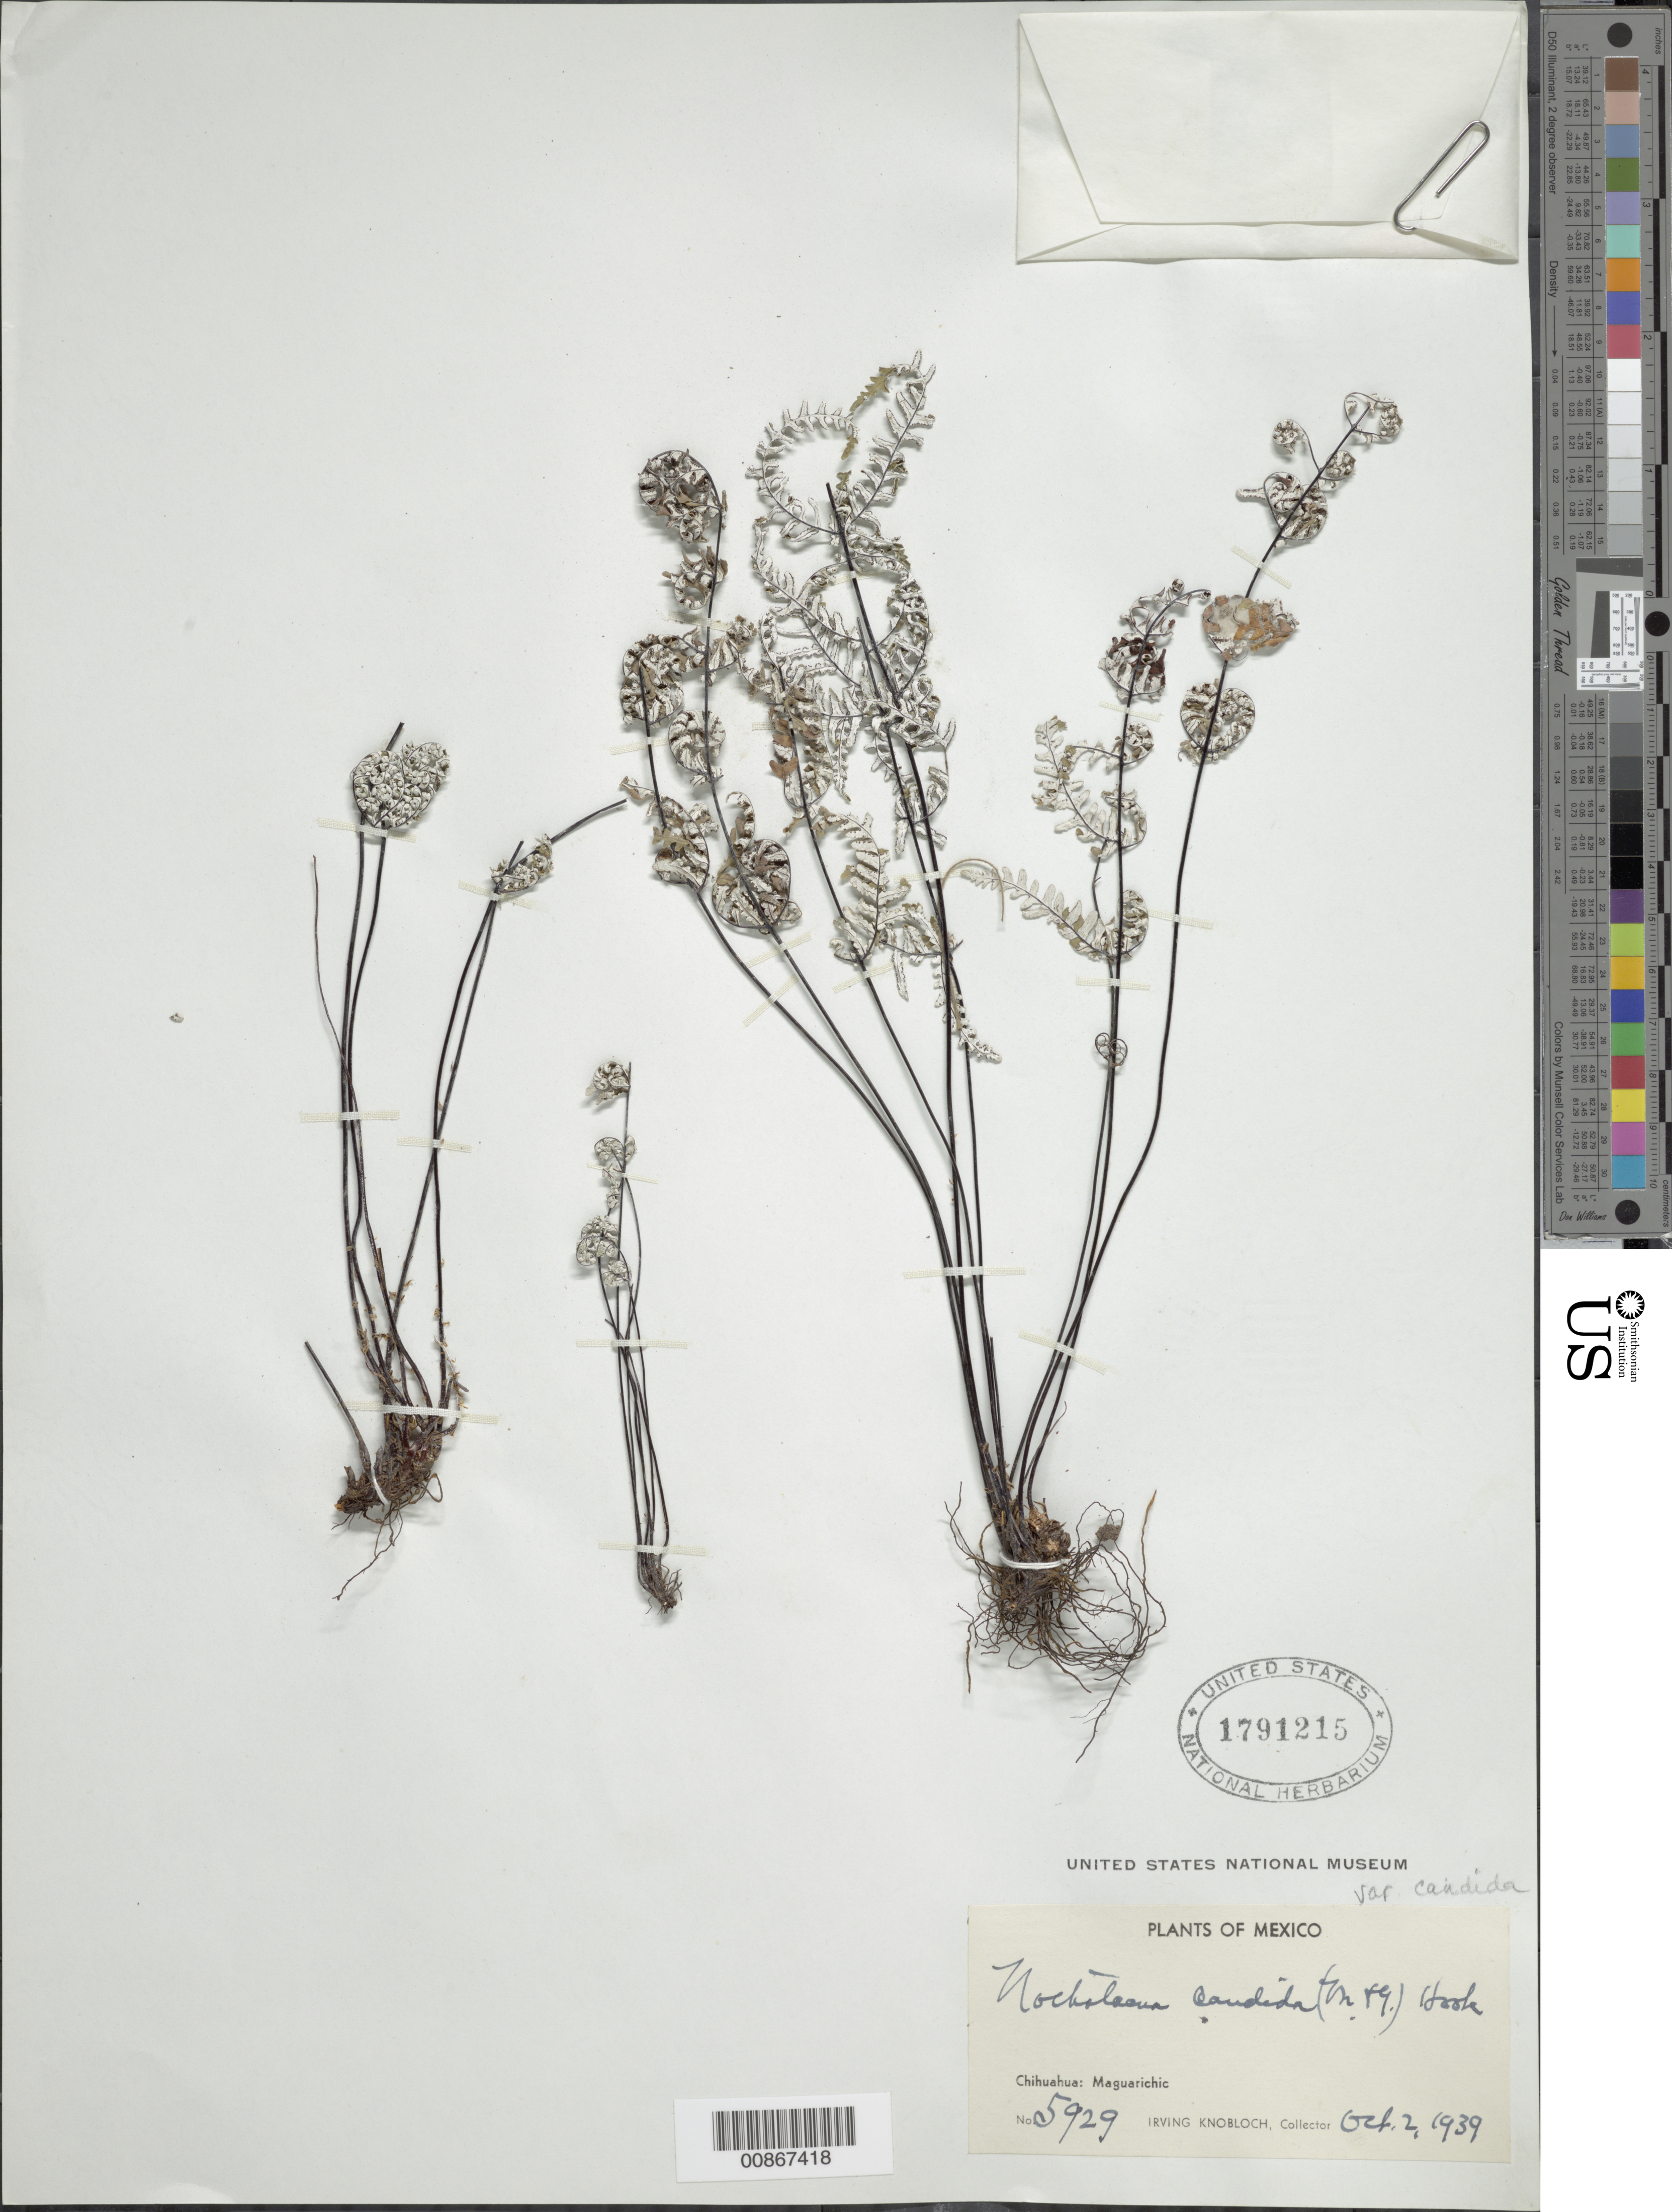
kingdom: Plantae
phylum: Tracheophyta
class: Polypodiopsida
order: Polypodiales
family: Pteridaceae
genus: Notholaena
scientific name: Notholaena candida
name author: (M. Martens) Hook.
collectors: I. W. Knobloch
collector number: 5929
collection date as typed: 02 Oct 1939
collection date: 1939-10-02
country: Mexico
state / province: Chihuahua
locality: Maguarichic, Chihuahua.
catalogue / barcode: US 1791215